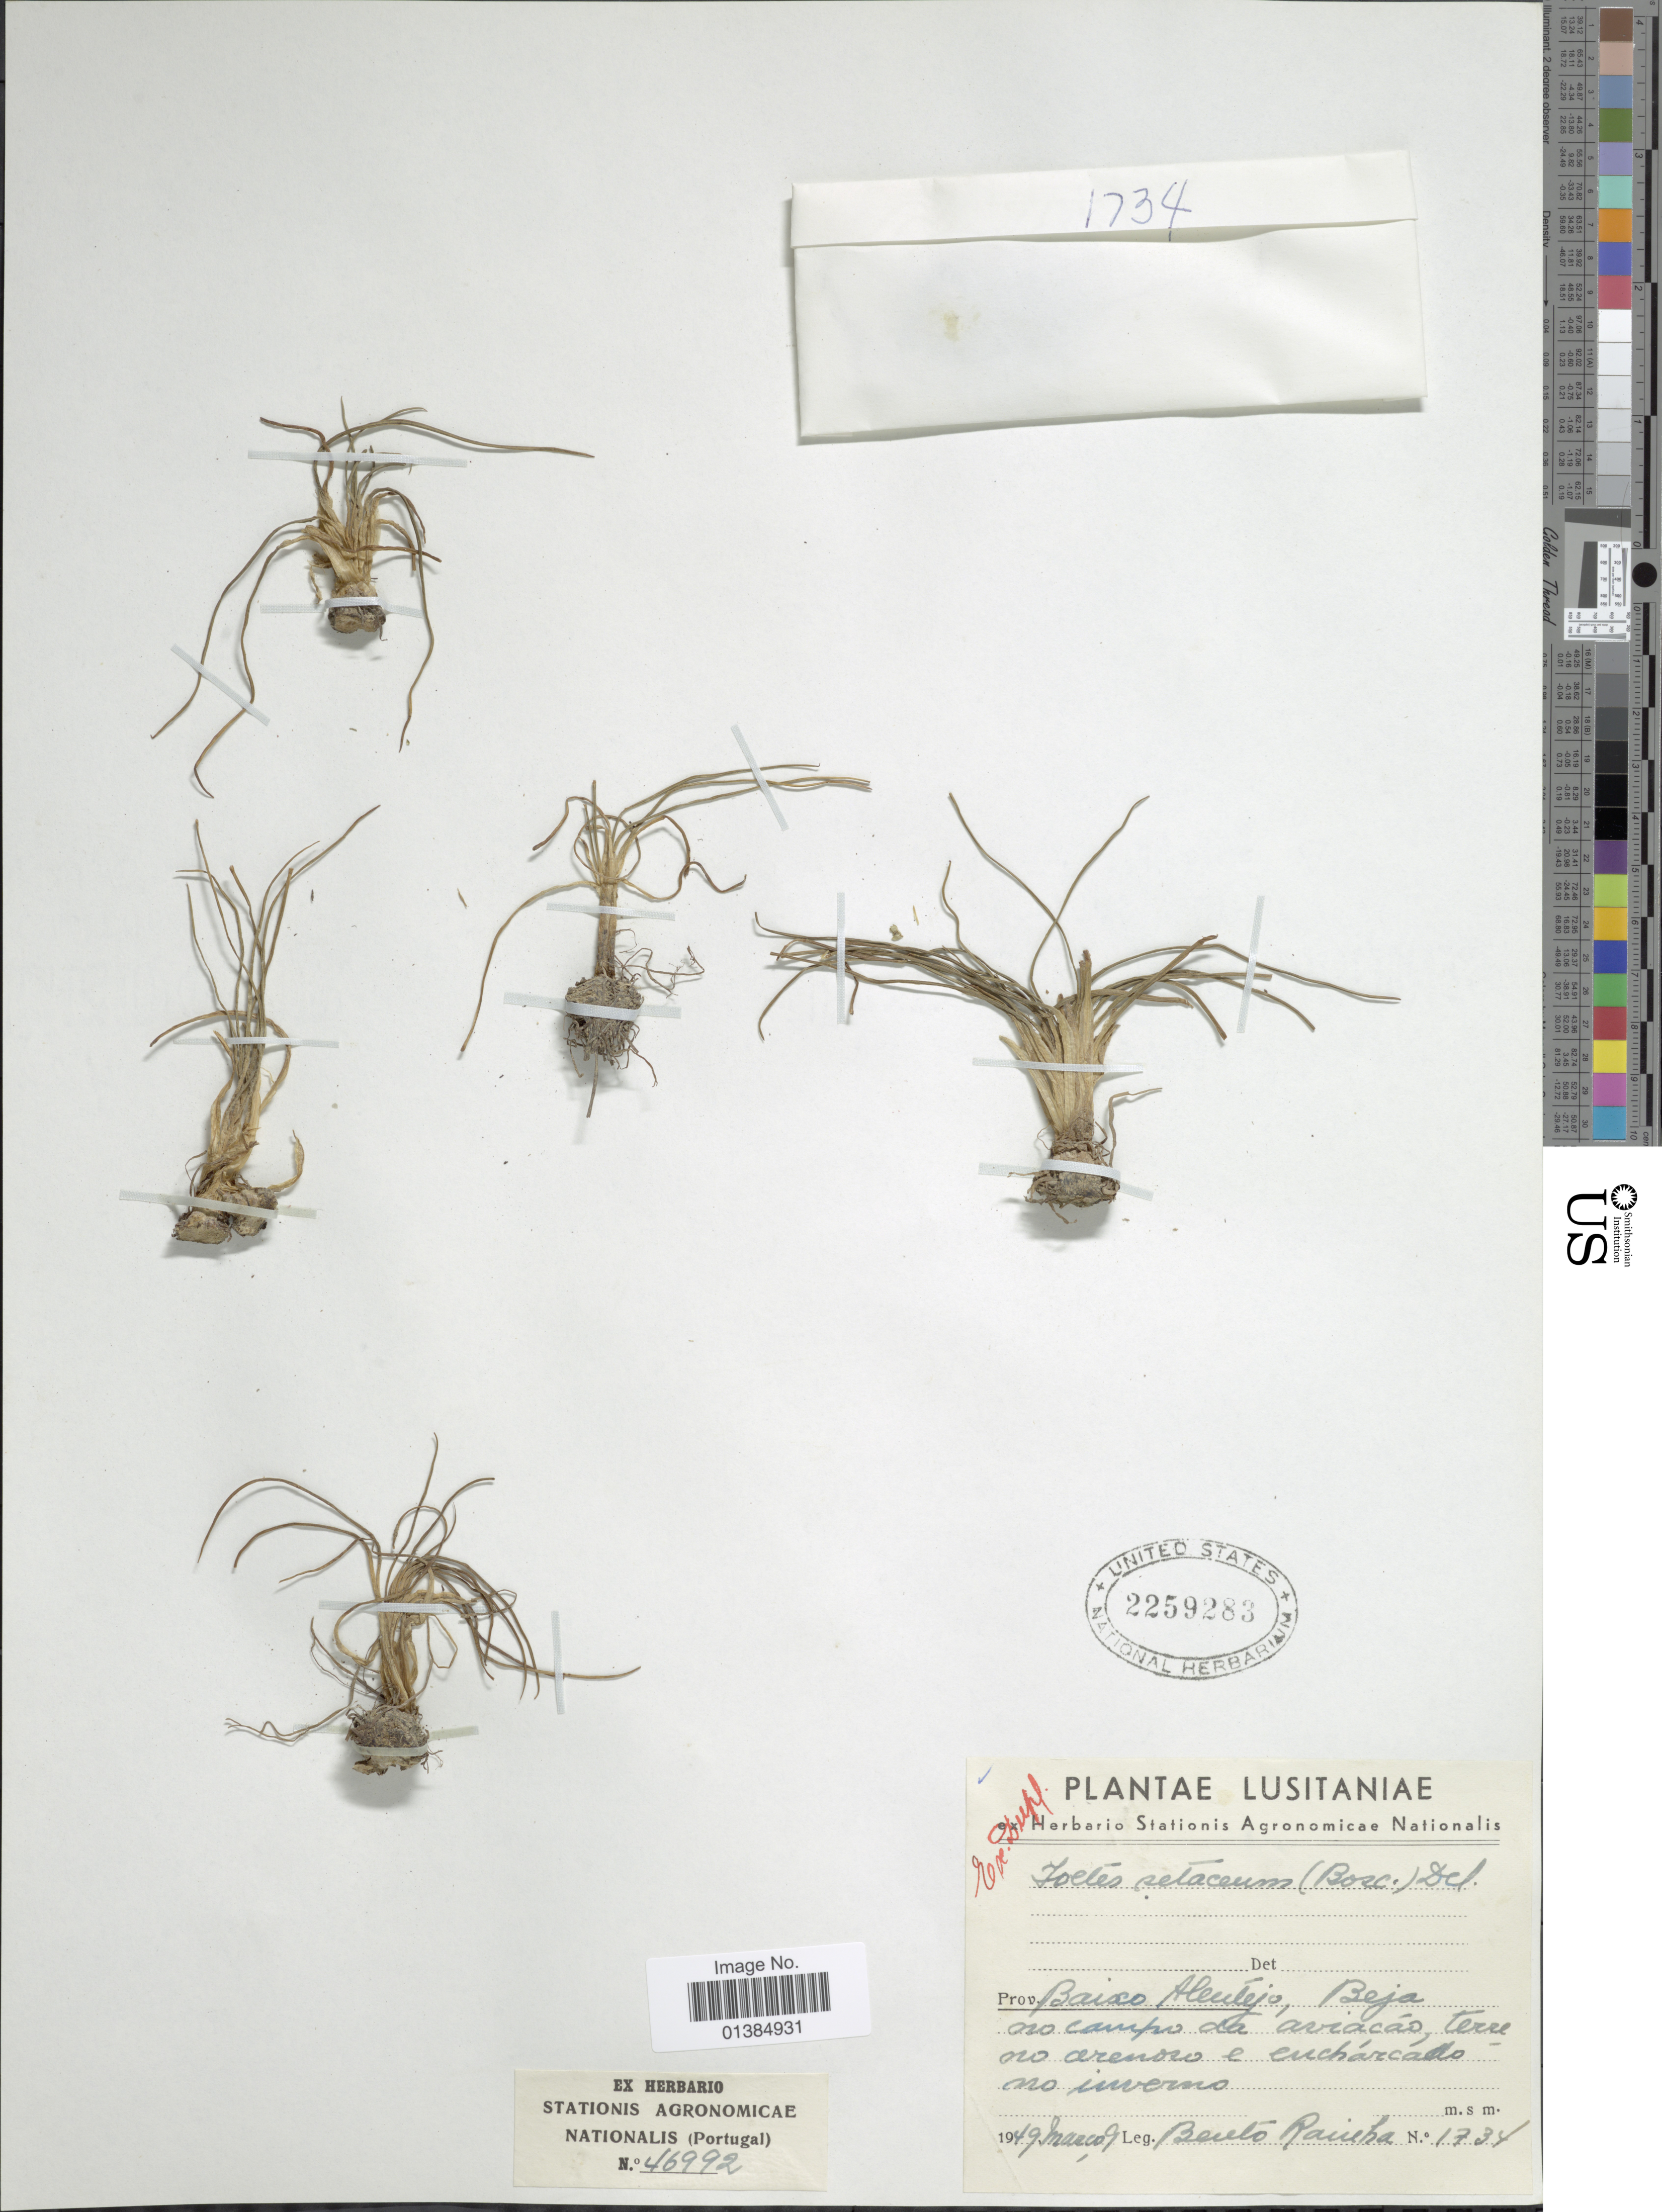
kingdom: Plantae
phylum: Tracheophyta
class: Lycopodiopsida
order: Isoetales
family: Isoetaceae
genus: Isoetes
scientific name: Isoetes echinospora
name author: Durieu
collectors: B. Rainha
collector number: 1734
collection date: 1949-03-09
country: Portugal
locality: Prov. Baixa Aleutejo, Beja. [interpreted]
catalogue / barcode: US 2259283